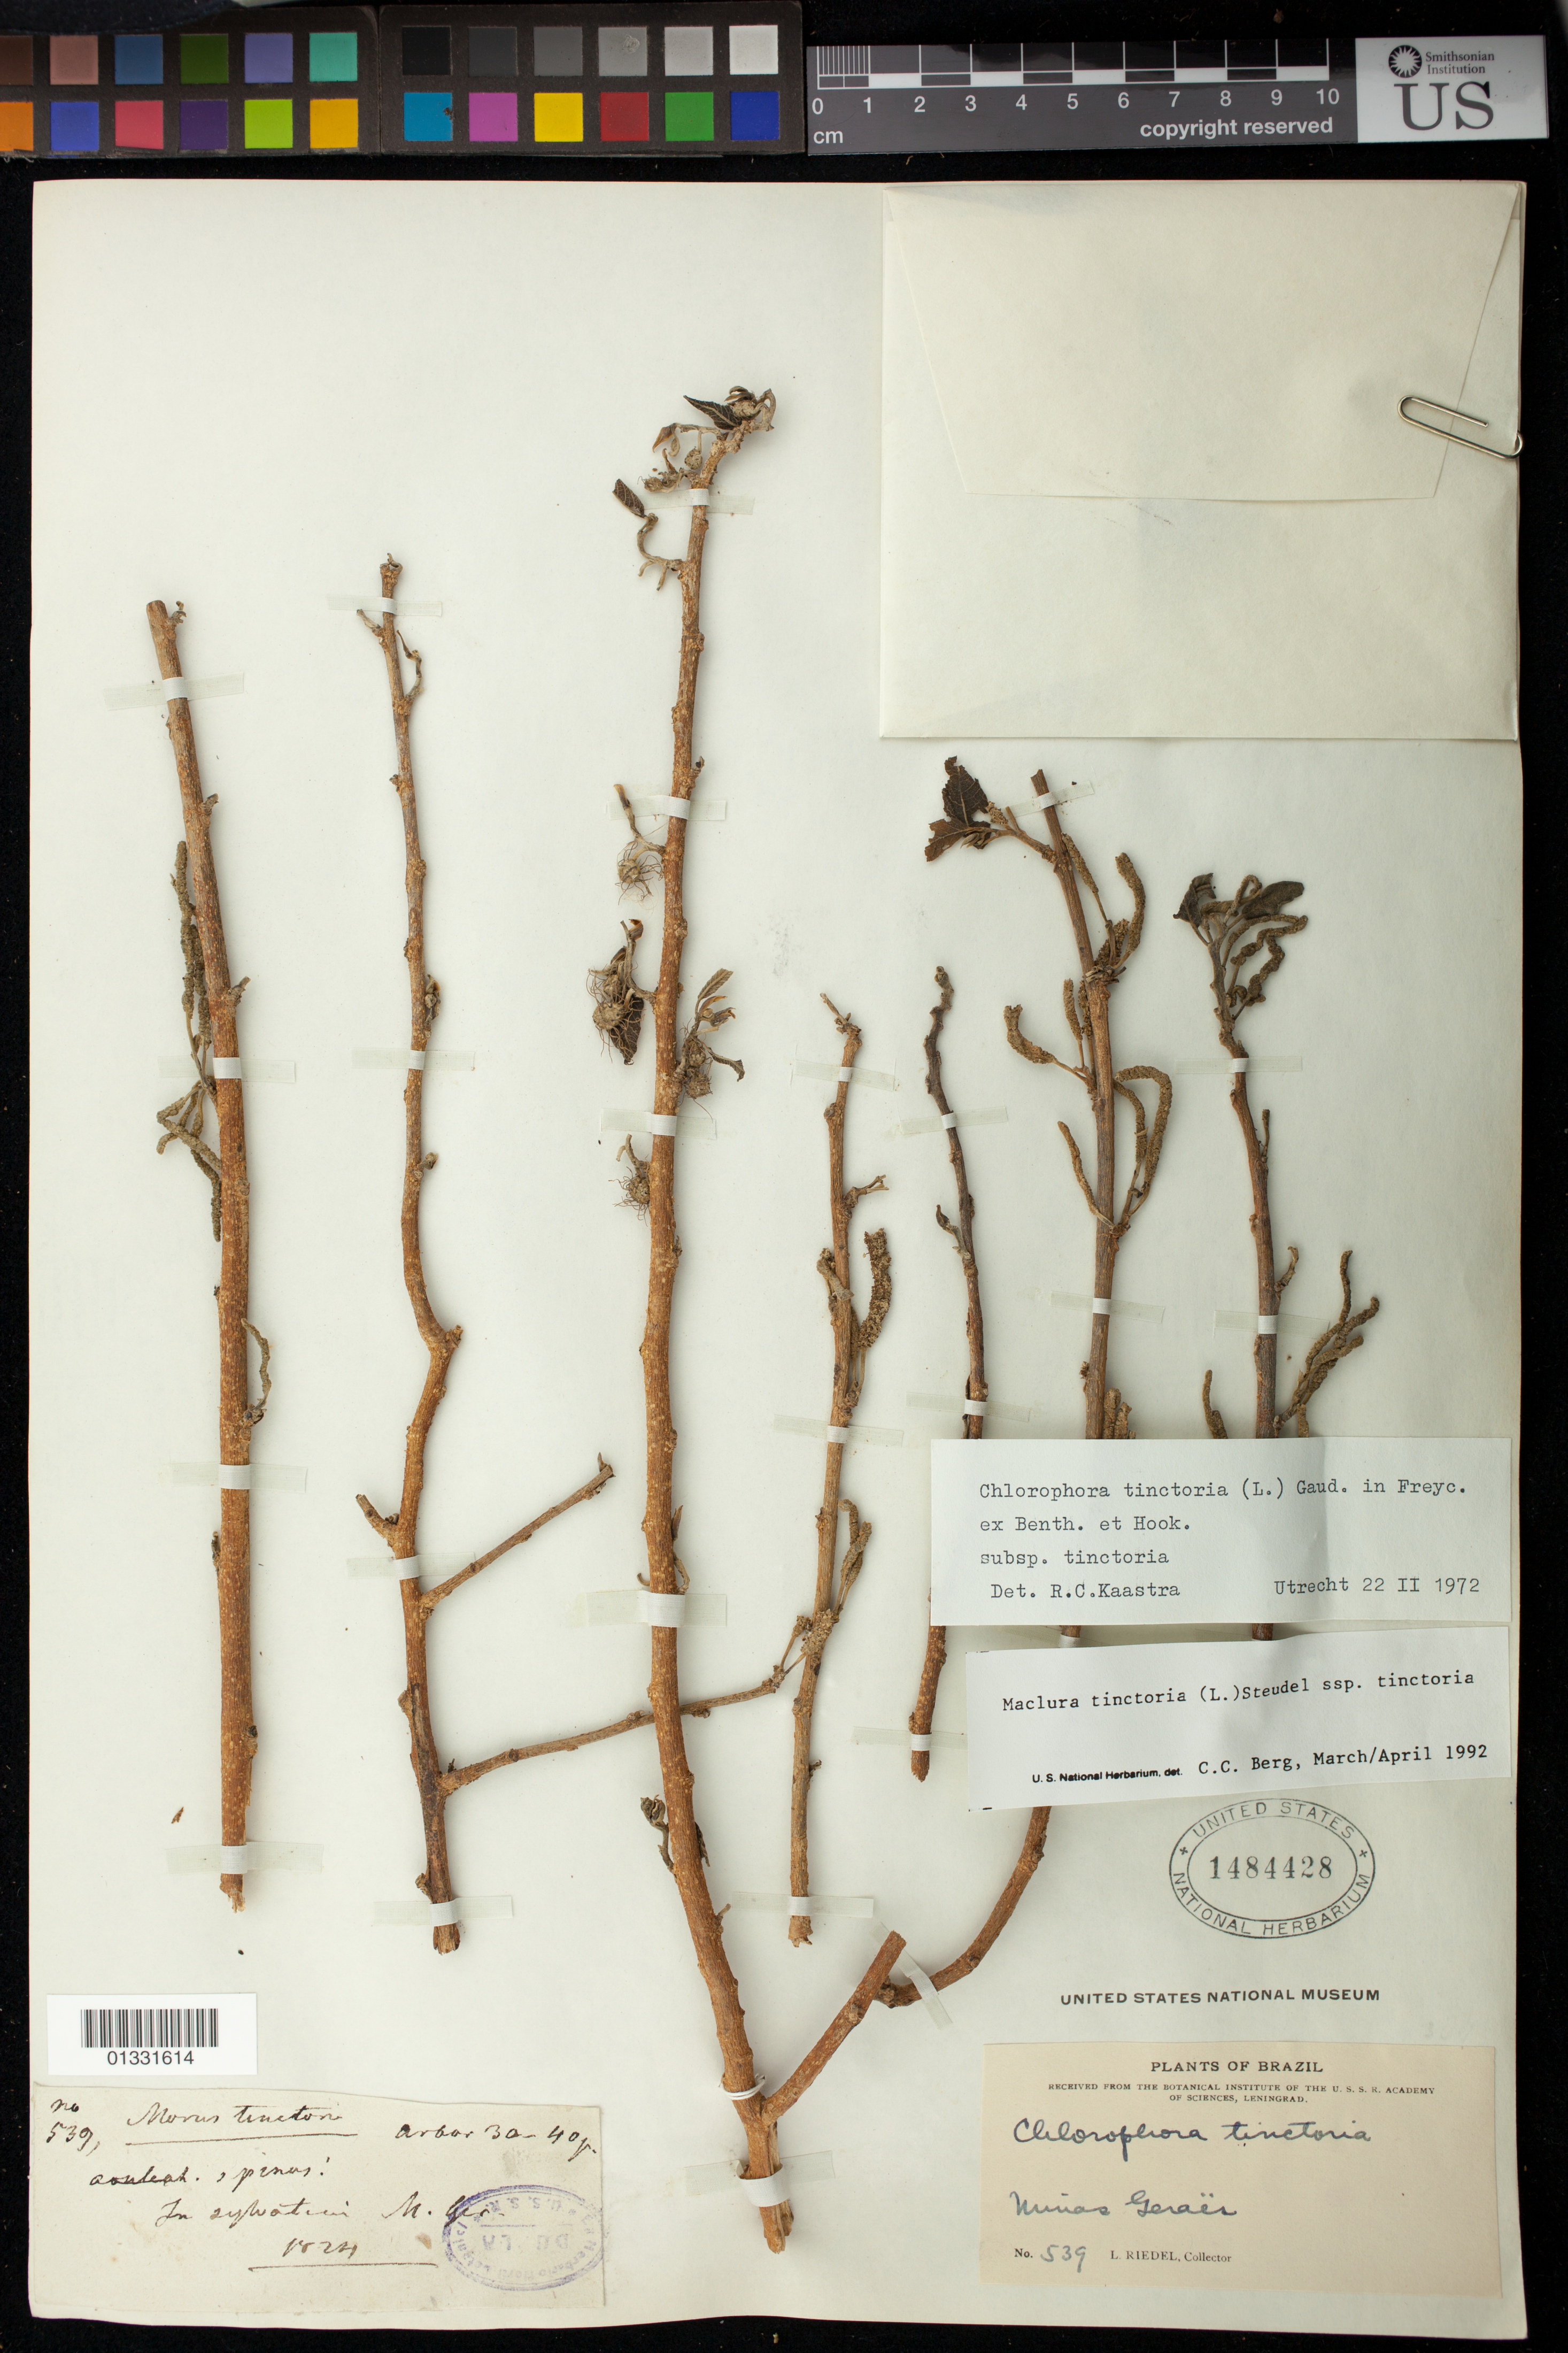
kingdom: Plantae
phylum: Tracheophyta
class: Magnoliopsida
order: Rosales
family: Moraceae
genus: Maclura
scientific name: Maclura tinctoria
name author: (L.) D. Don ex Steud.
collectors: L. Riedel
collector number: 539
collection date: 1904-12-28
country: Brazil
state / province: Minas Gerais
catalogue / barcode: US 1484428